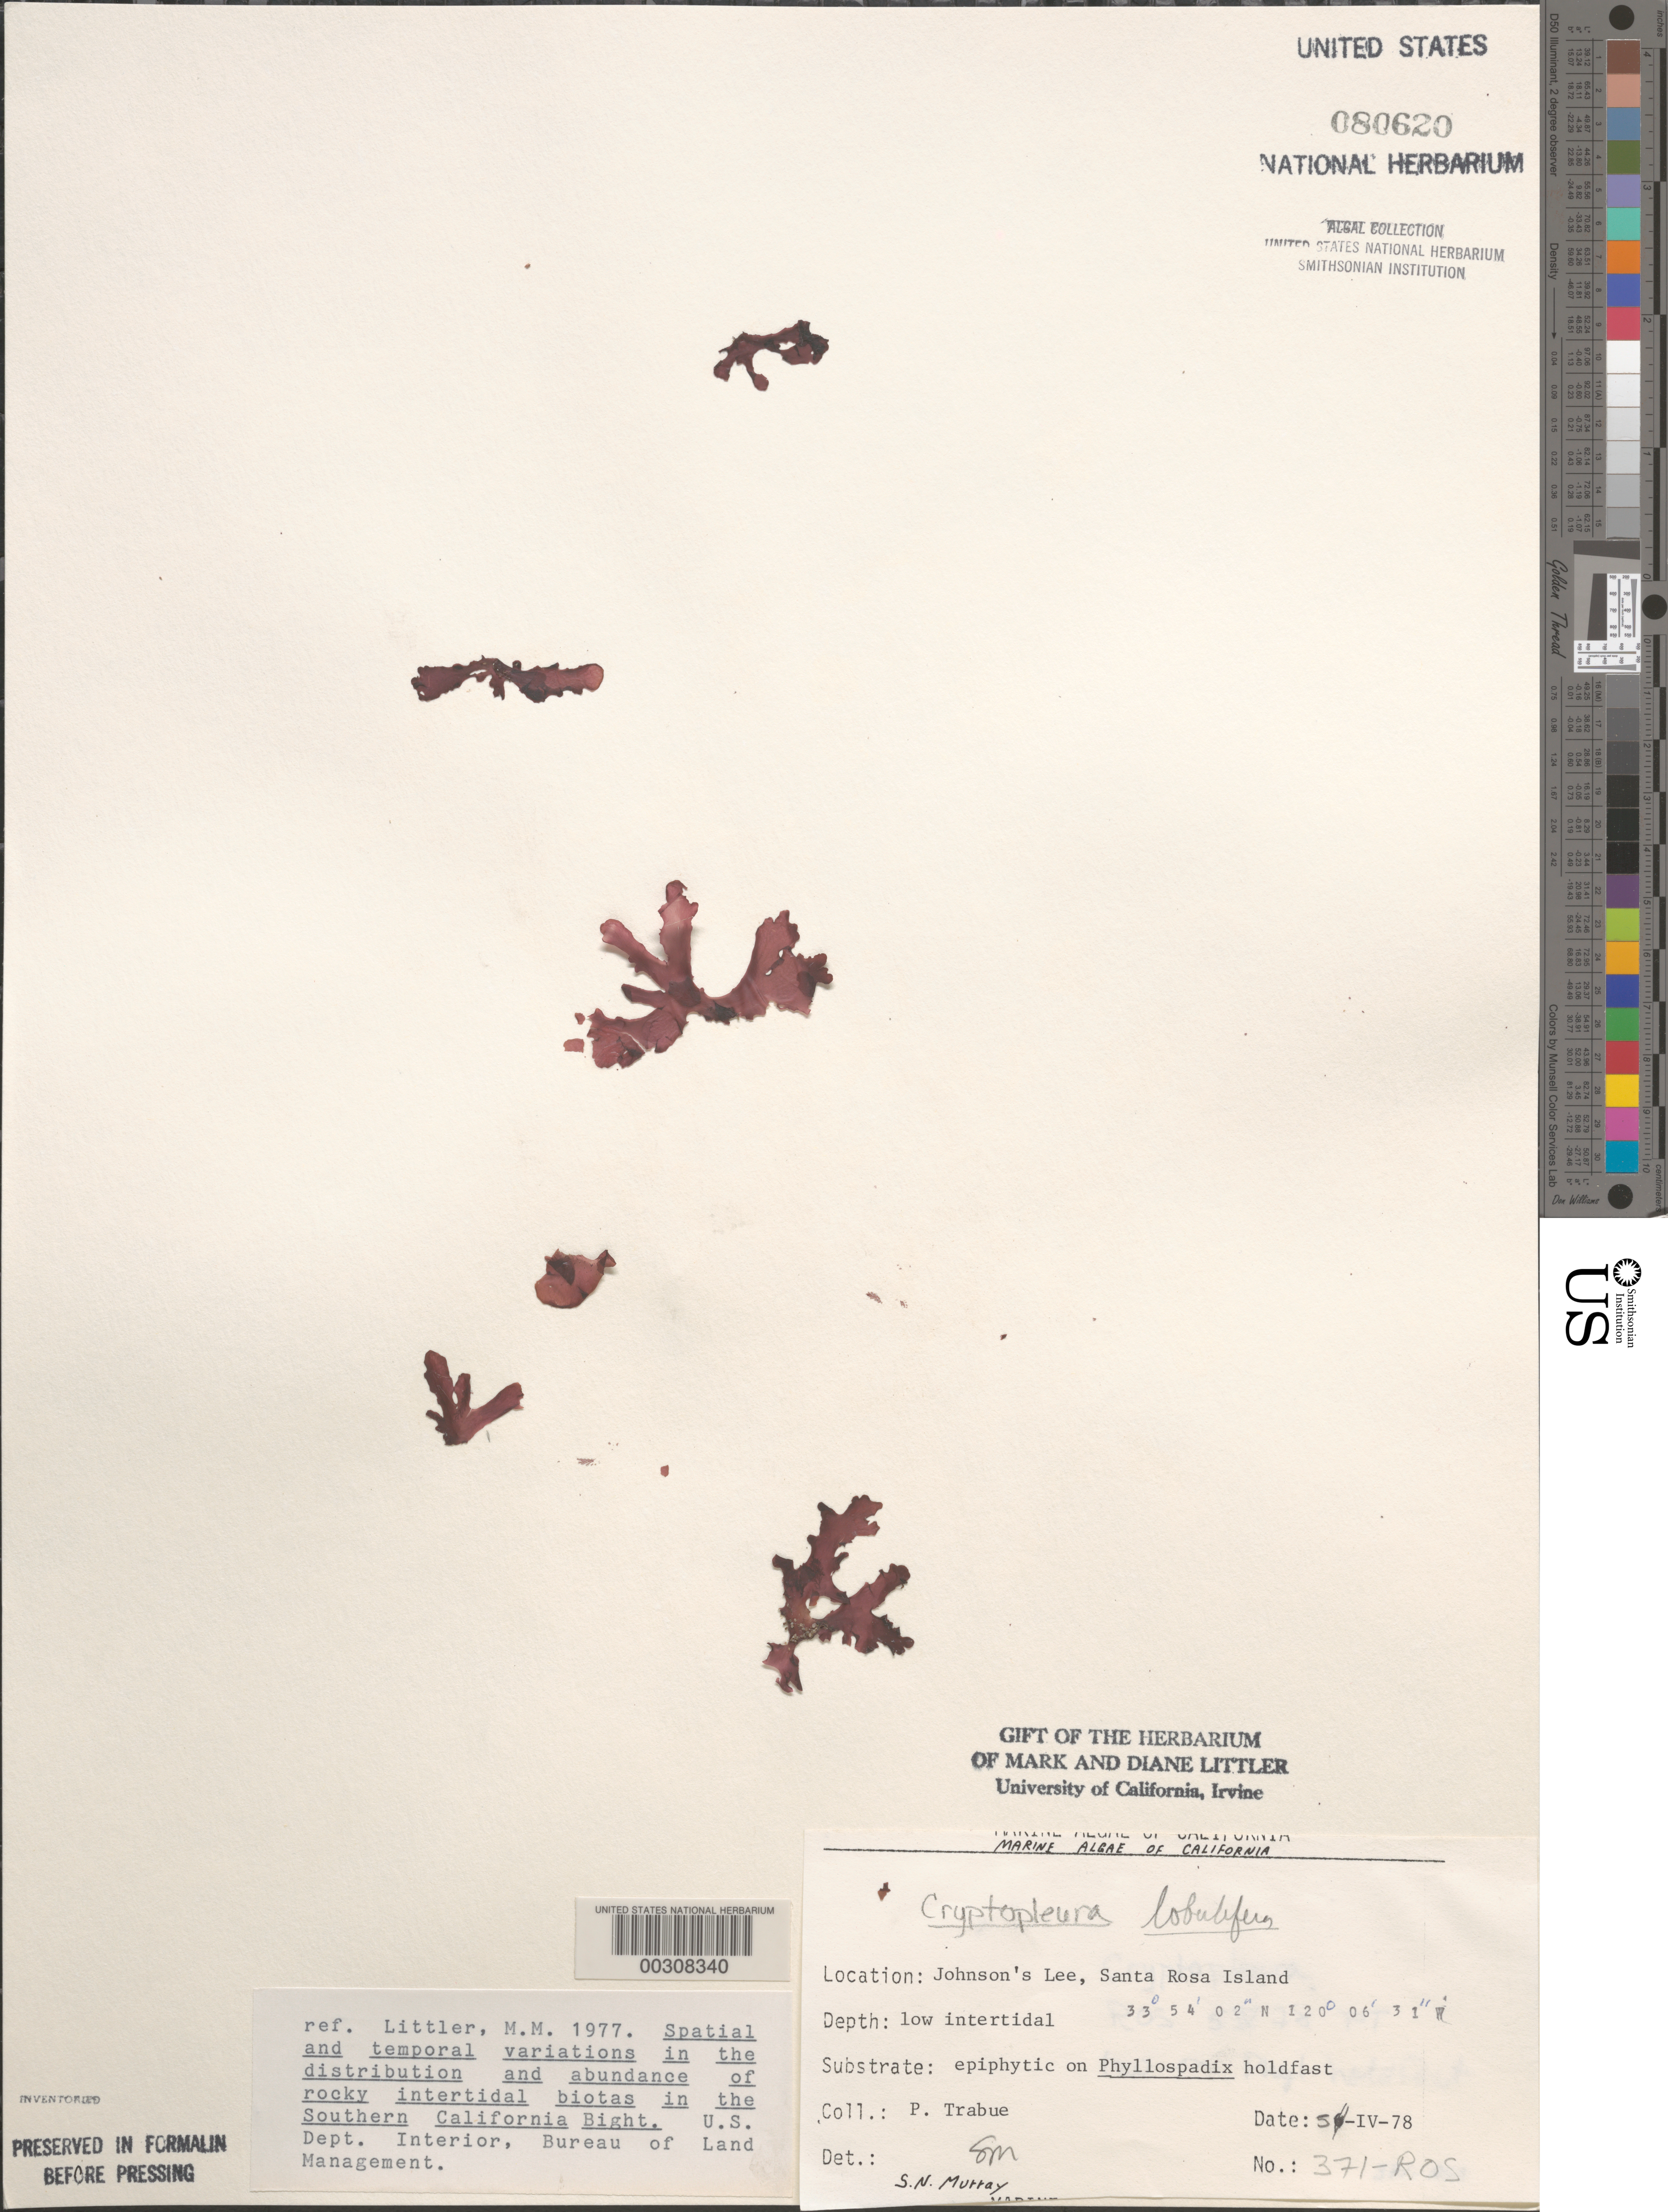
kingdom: Plantae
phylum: Rhodophyta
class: Florideophyceae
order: Ceramiales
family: Delesseriaceae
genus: Cryptopleura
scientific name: Cryptopleura lobulifera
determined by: Murray, S. N.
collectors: P. J. Trabue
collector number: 371-ros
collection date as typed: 05 Apr 1978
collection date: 1978-04-05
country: United States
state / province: California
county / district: Santa Barbara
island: Santa Rosa Island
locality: Johnson's Lee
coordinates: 33 54 02 N, 120 06 31 W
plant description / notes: BLM-SOCALBIGHT Rocky Intertidal Survey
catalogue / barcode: US 80620